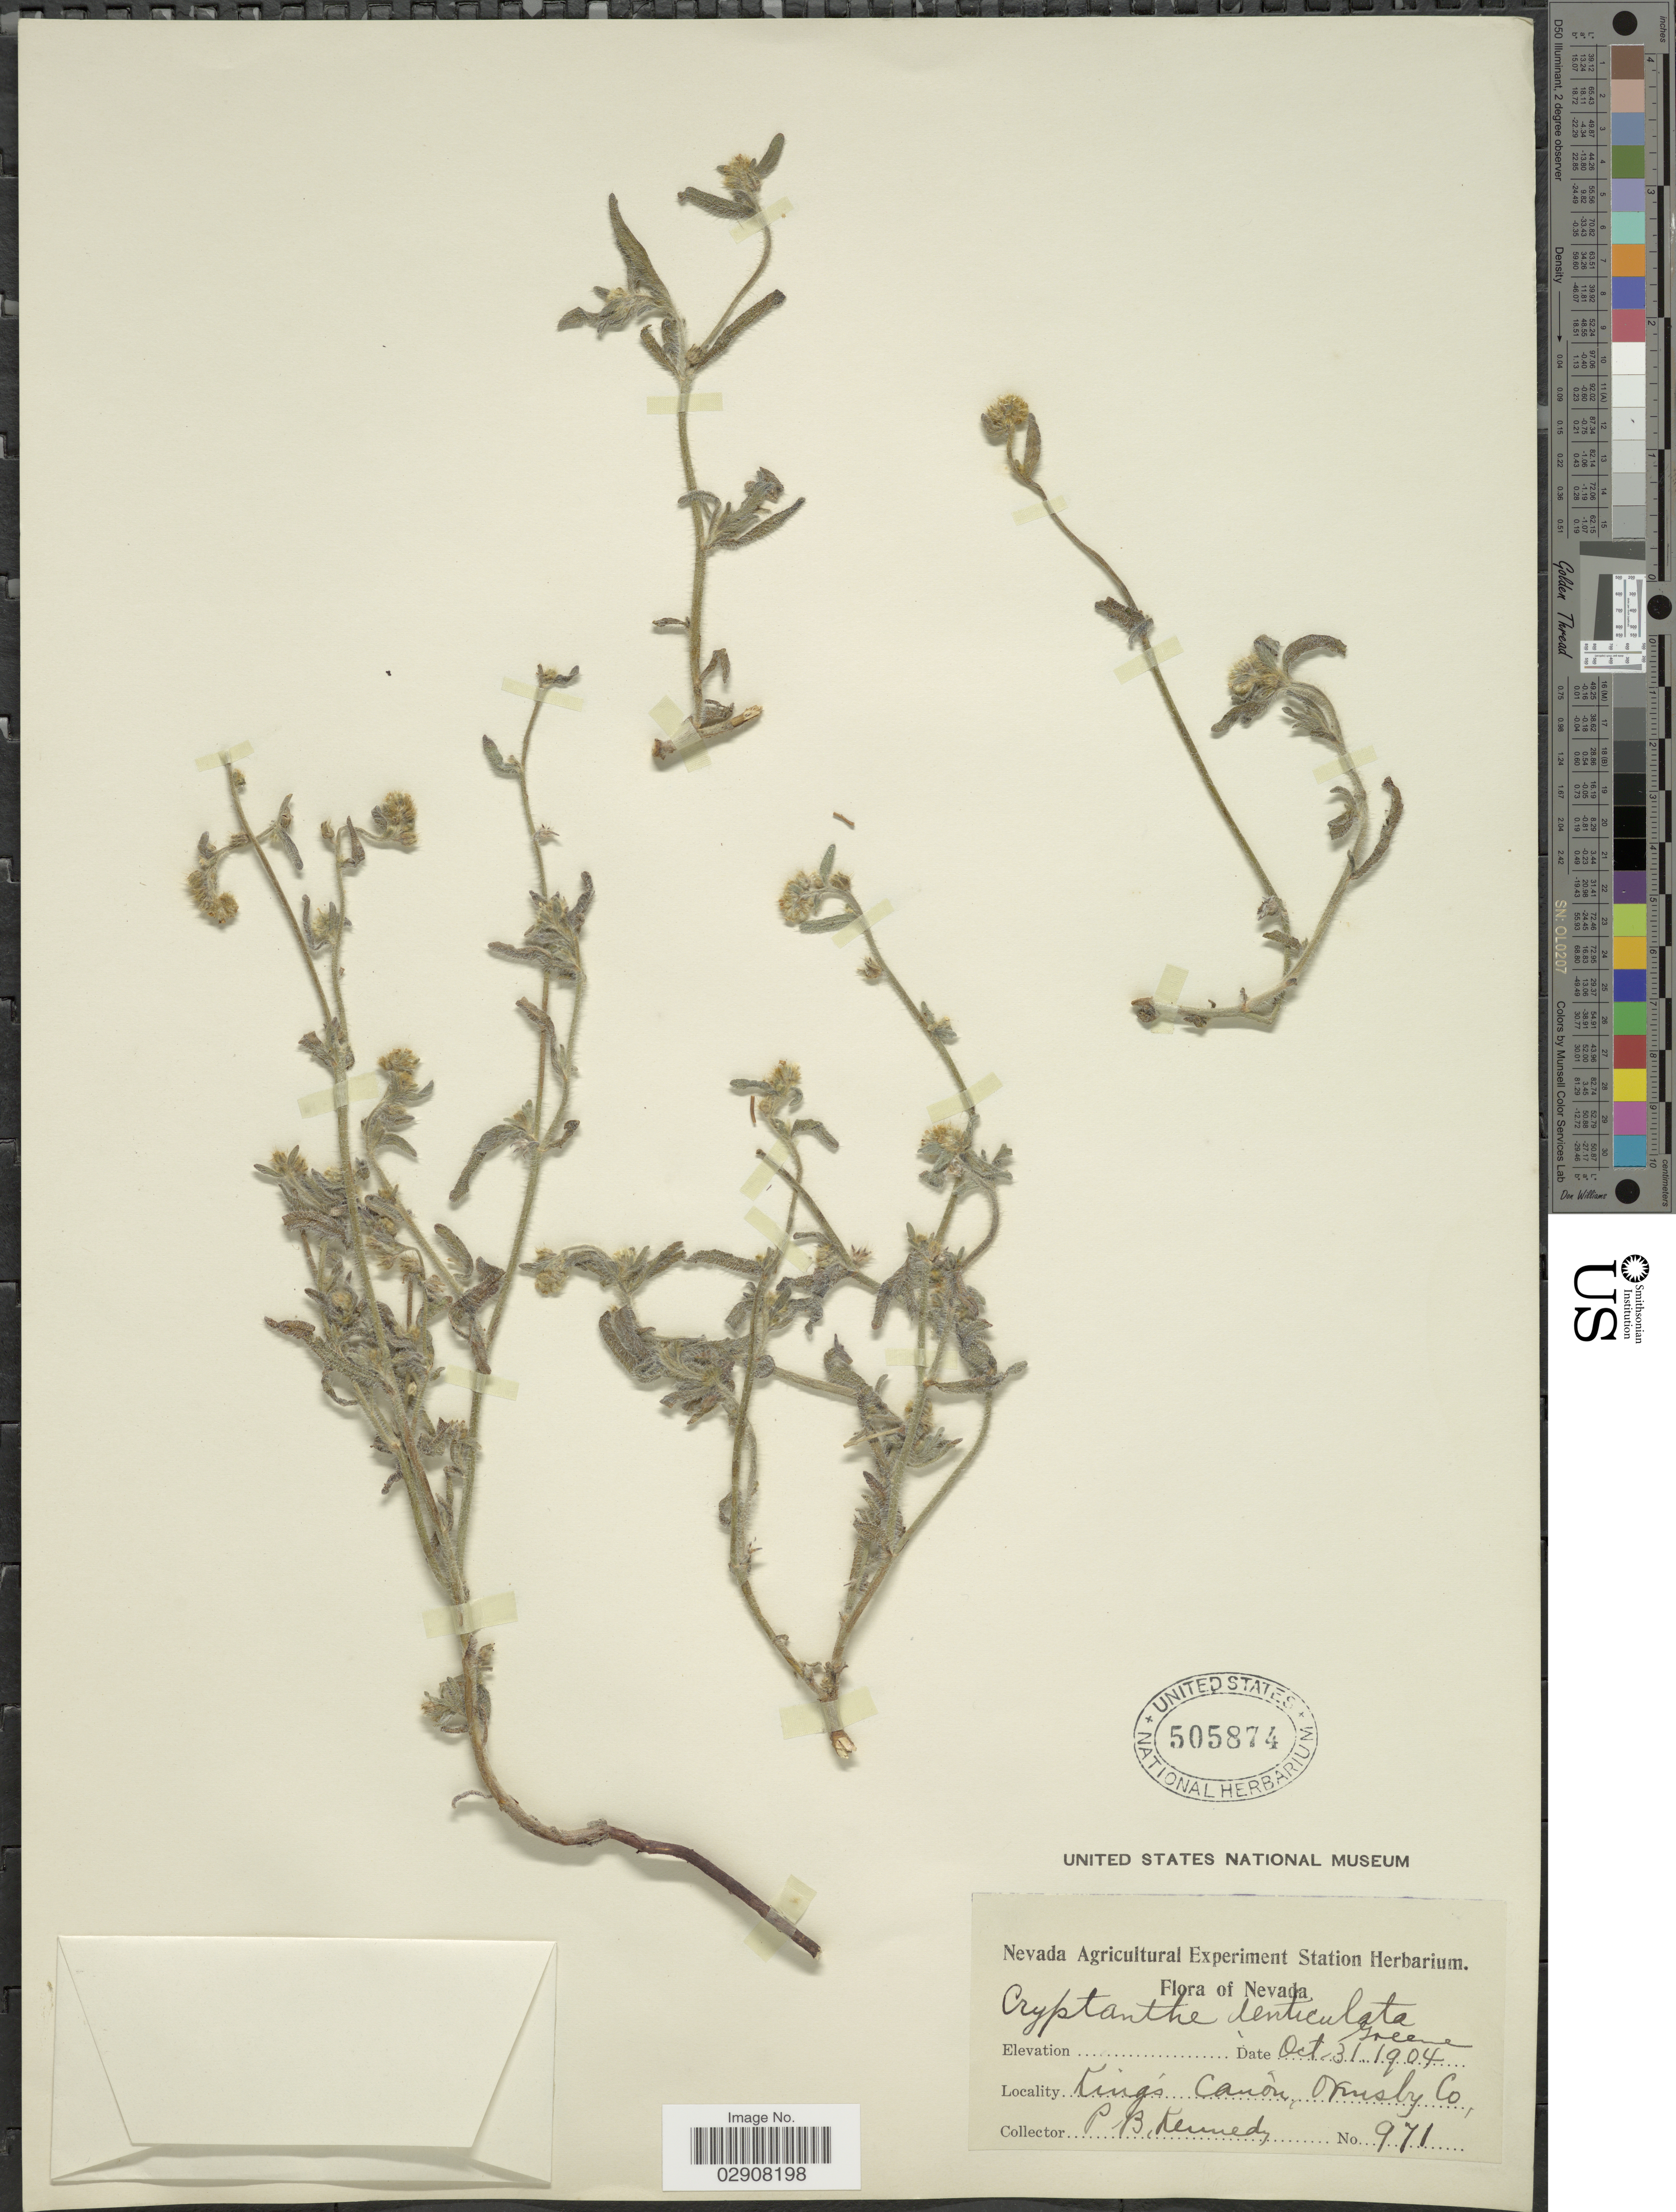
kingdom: Plantae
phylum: Tracheophyta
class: Magnoliopsida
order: Boraginales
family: Boraginaceae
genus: Cryptantha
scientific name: Cryptantha muricata var. denticulata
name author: (Greene) I.M. Johnst.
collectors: P. B. Kennedy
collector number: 971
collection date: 1904-10-31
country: United States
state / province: Nevada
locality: Kings Canon, Ormsby Co.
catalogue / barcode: US 505874